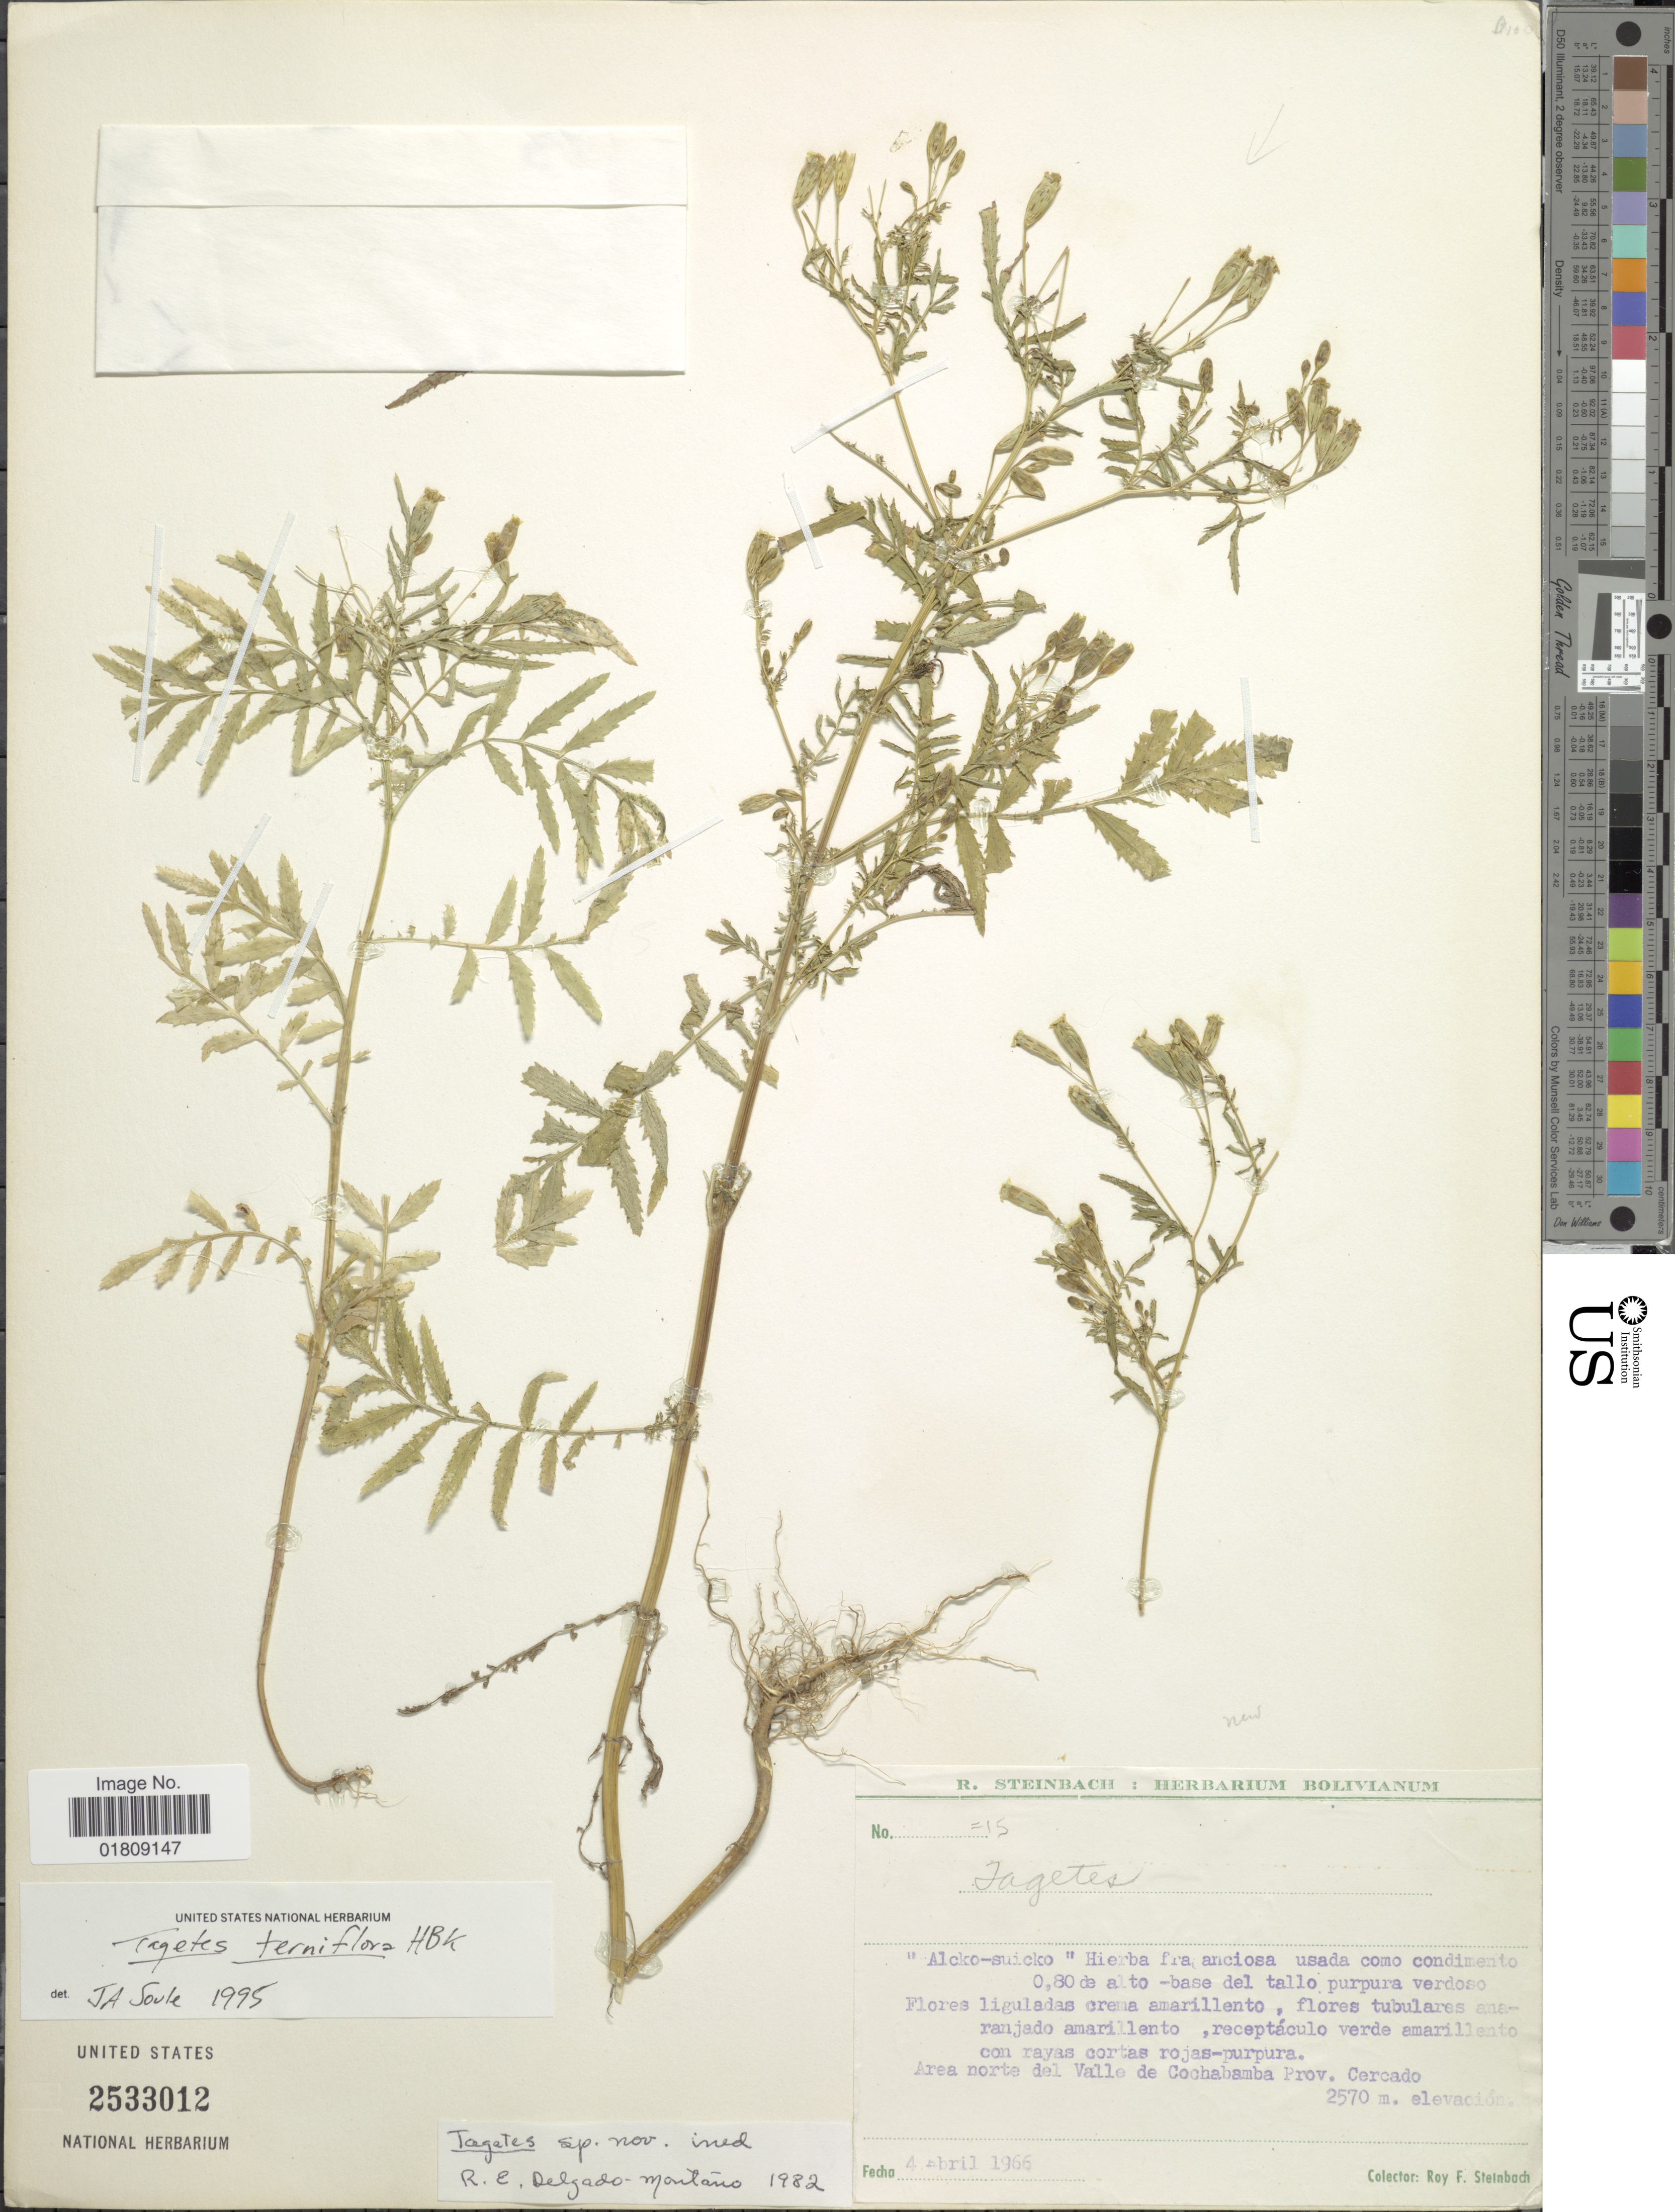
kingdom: Plantae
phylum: Tracheophyta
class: Magnoliopsida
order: Asterales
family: Asteraceae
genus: Tagetes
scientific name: Tagetes terniflora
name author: Kunth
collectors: R. F. Steinbach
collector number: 15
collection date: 1966-04-04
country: Bolivia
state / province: Cochabamba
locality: Area norte del Valle de Cochabamba, Prov. Cercado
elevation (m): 2570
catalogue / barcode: US 2533012